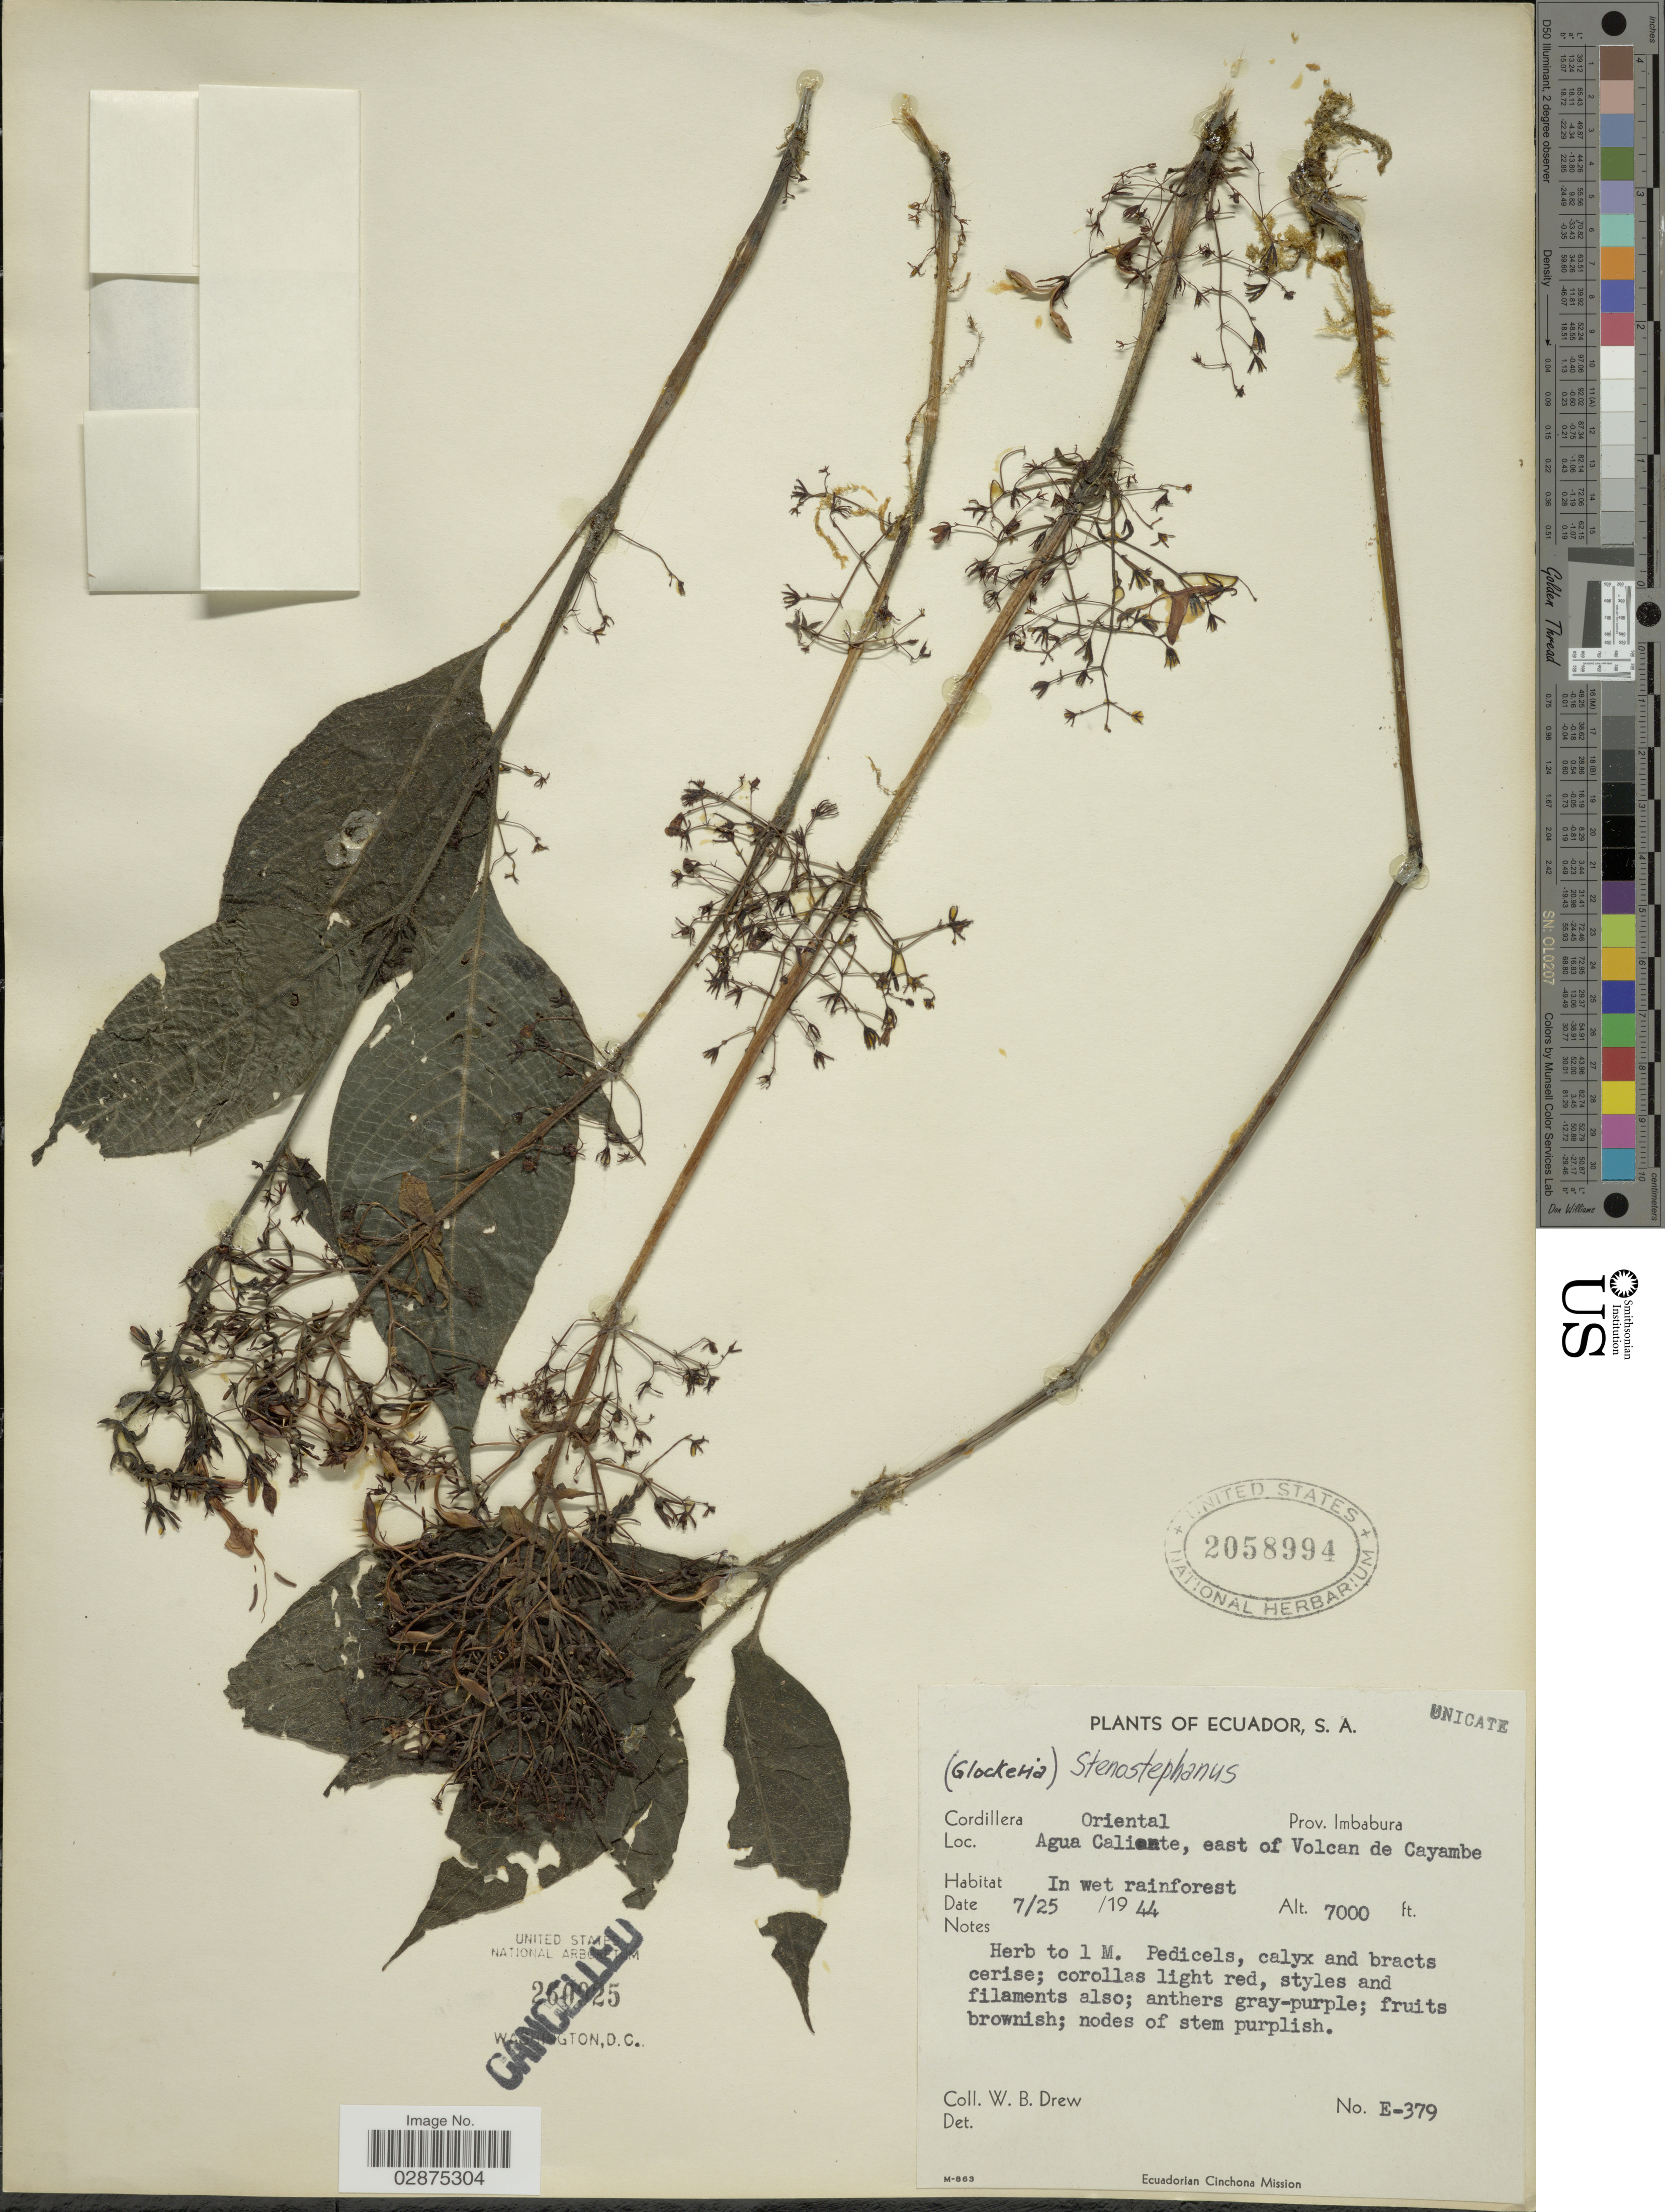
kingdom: Plantae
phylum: Tracheophyta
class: Magnoliopsida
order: Lamiales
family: Acanthaceae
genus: Stenostephanus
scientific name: Stenostephanus sp.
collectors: W. B. Drew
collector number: E-379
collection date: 1944-07-25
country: Ecuador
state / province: Imbabura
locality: Cordillera Oriental. Agua Caliente, east of Volcan de Cayambe.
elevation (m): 2134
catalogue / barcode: US 2058994